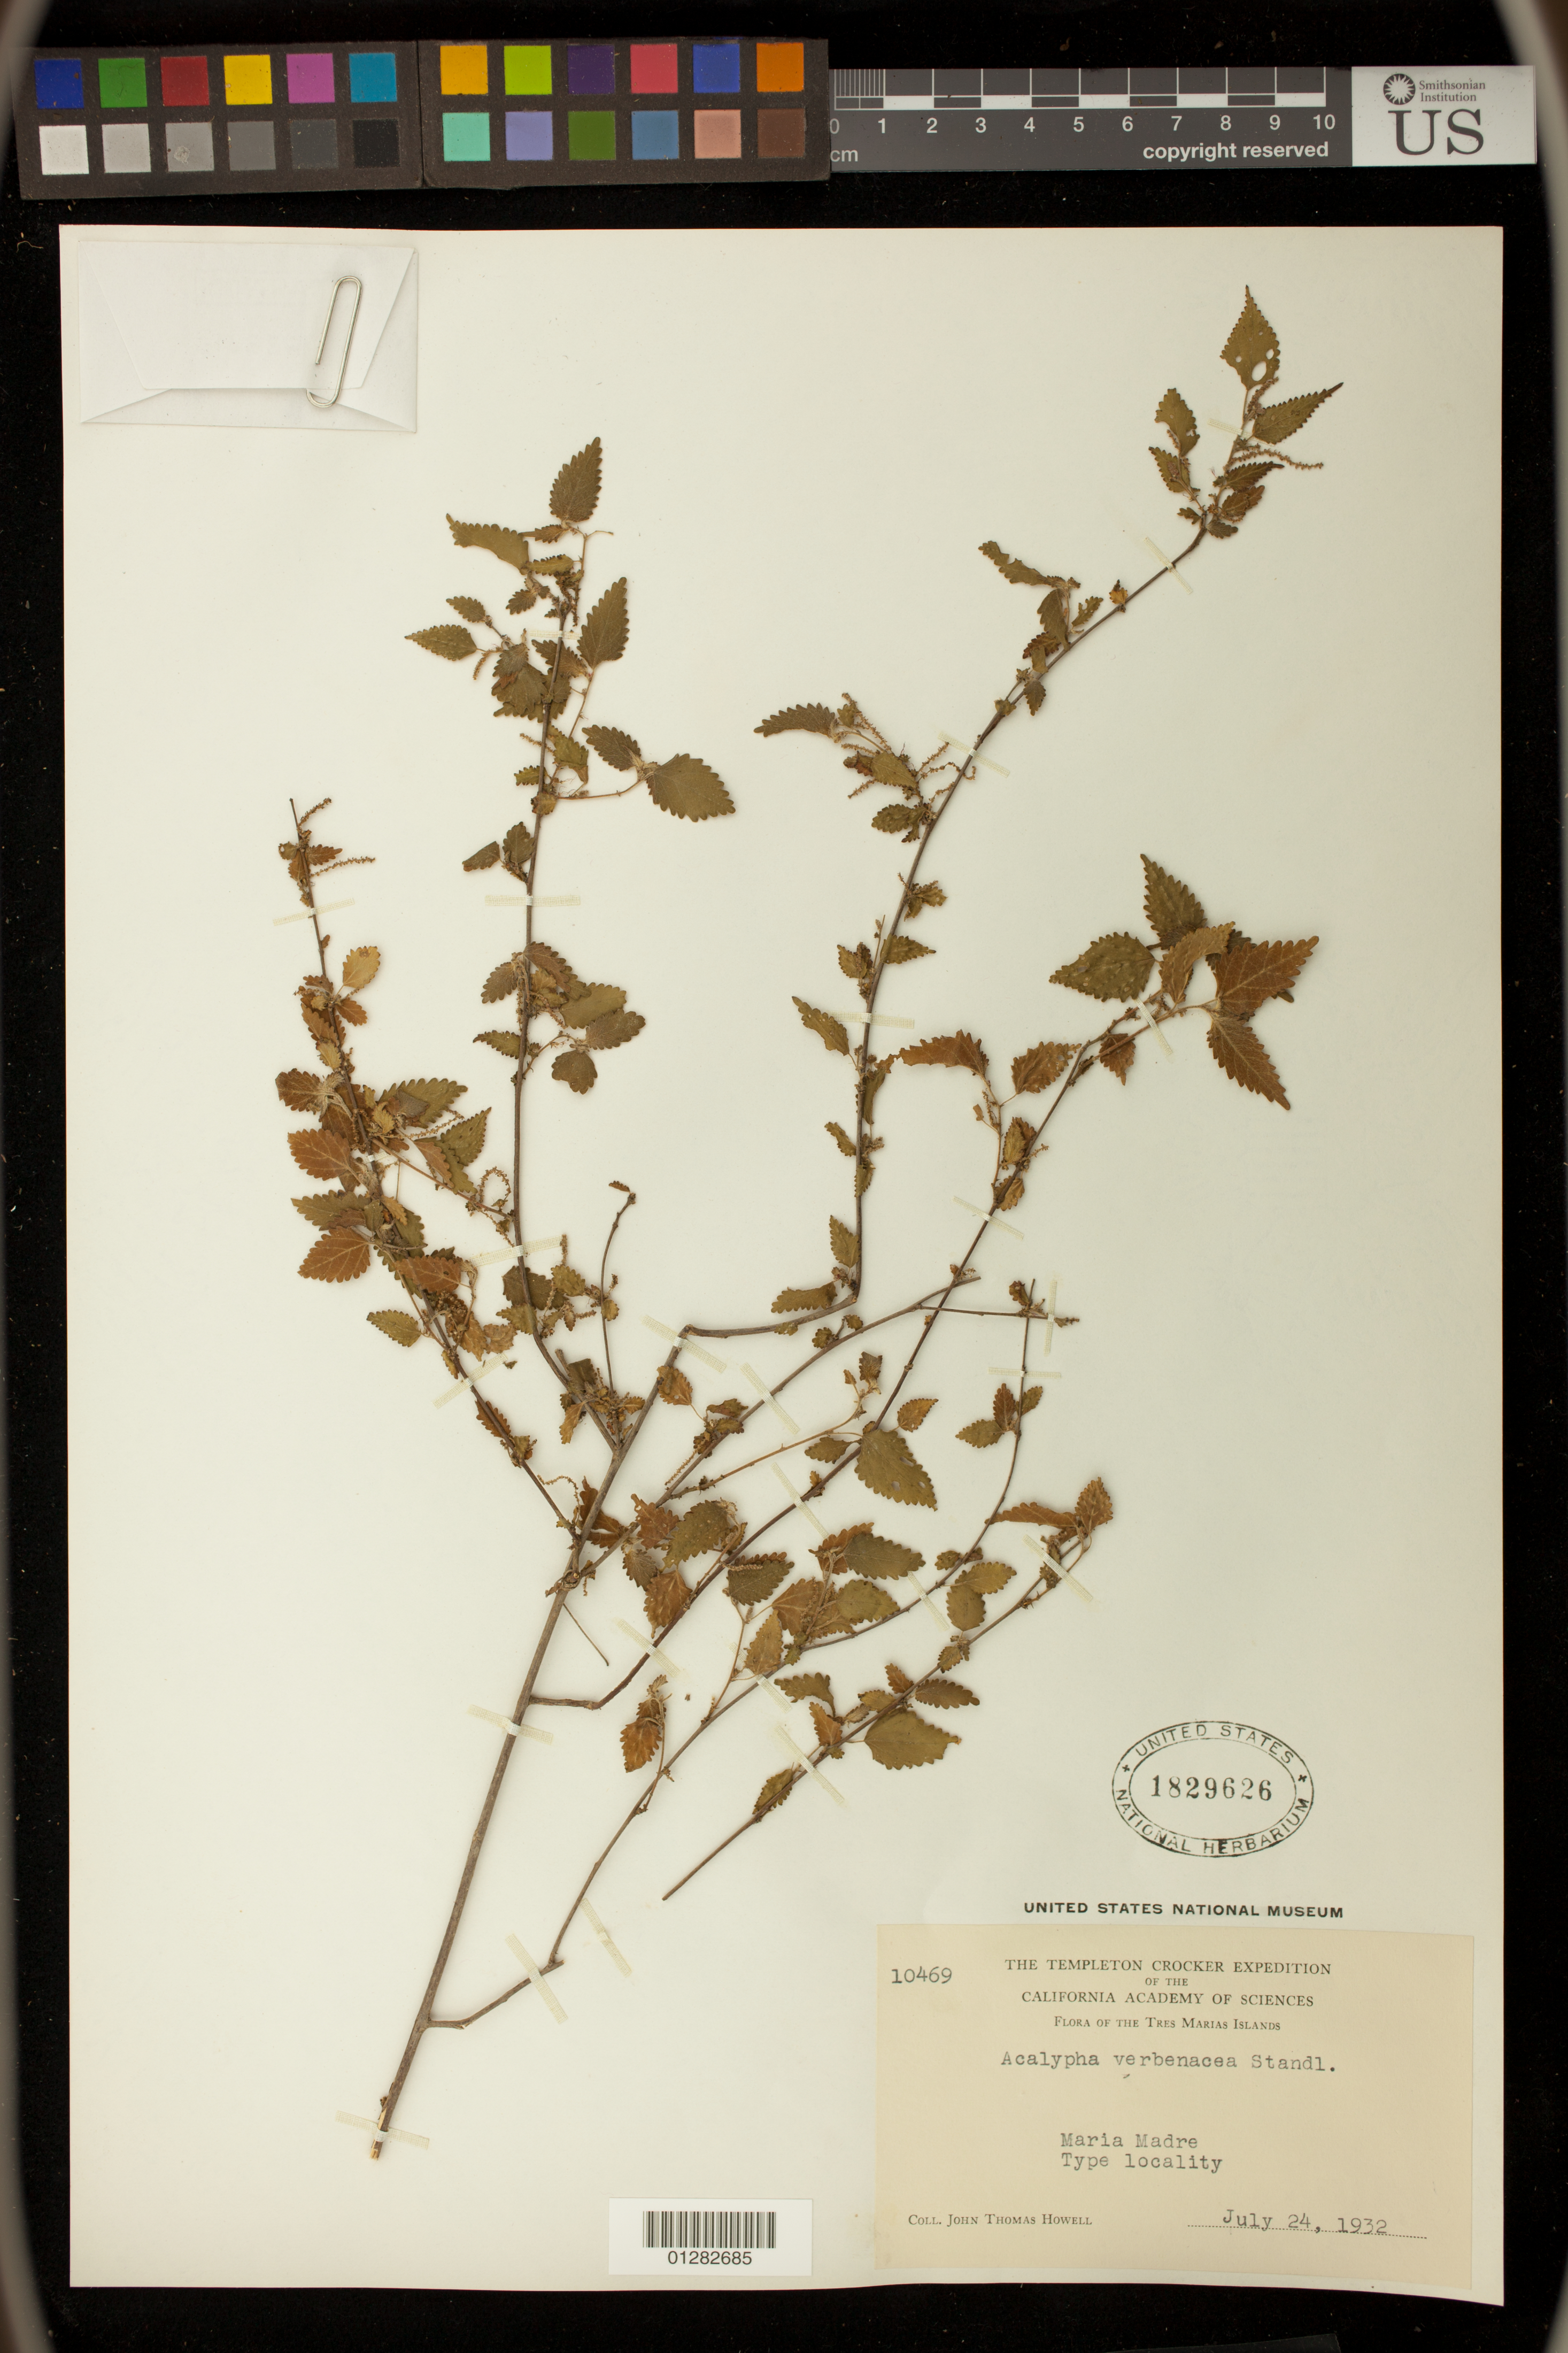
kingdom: Plantae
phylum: Tracheophyta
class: Magnoliopsida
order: Malpighiales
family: Euphorbiaceae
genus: Acalypha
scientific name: Acalypha verbanacea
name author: Standl. in Ferris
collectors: A. Molina R.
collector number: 10469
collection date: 1932-07-24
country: Mexico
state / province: Nayarit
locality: Marias Island, Nayarit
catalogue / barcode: US 1829626